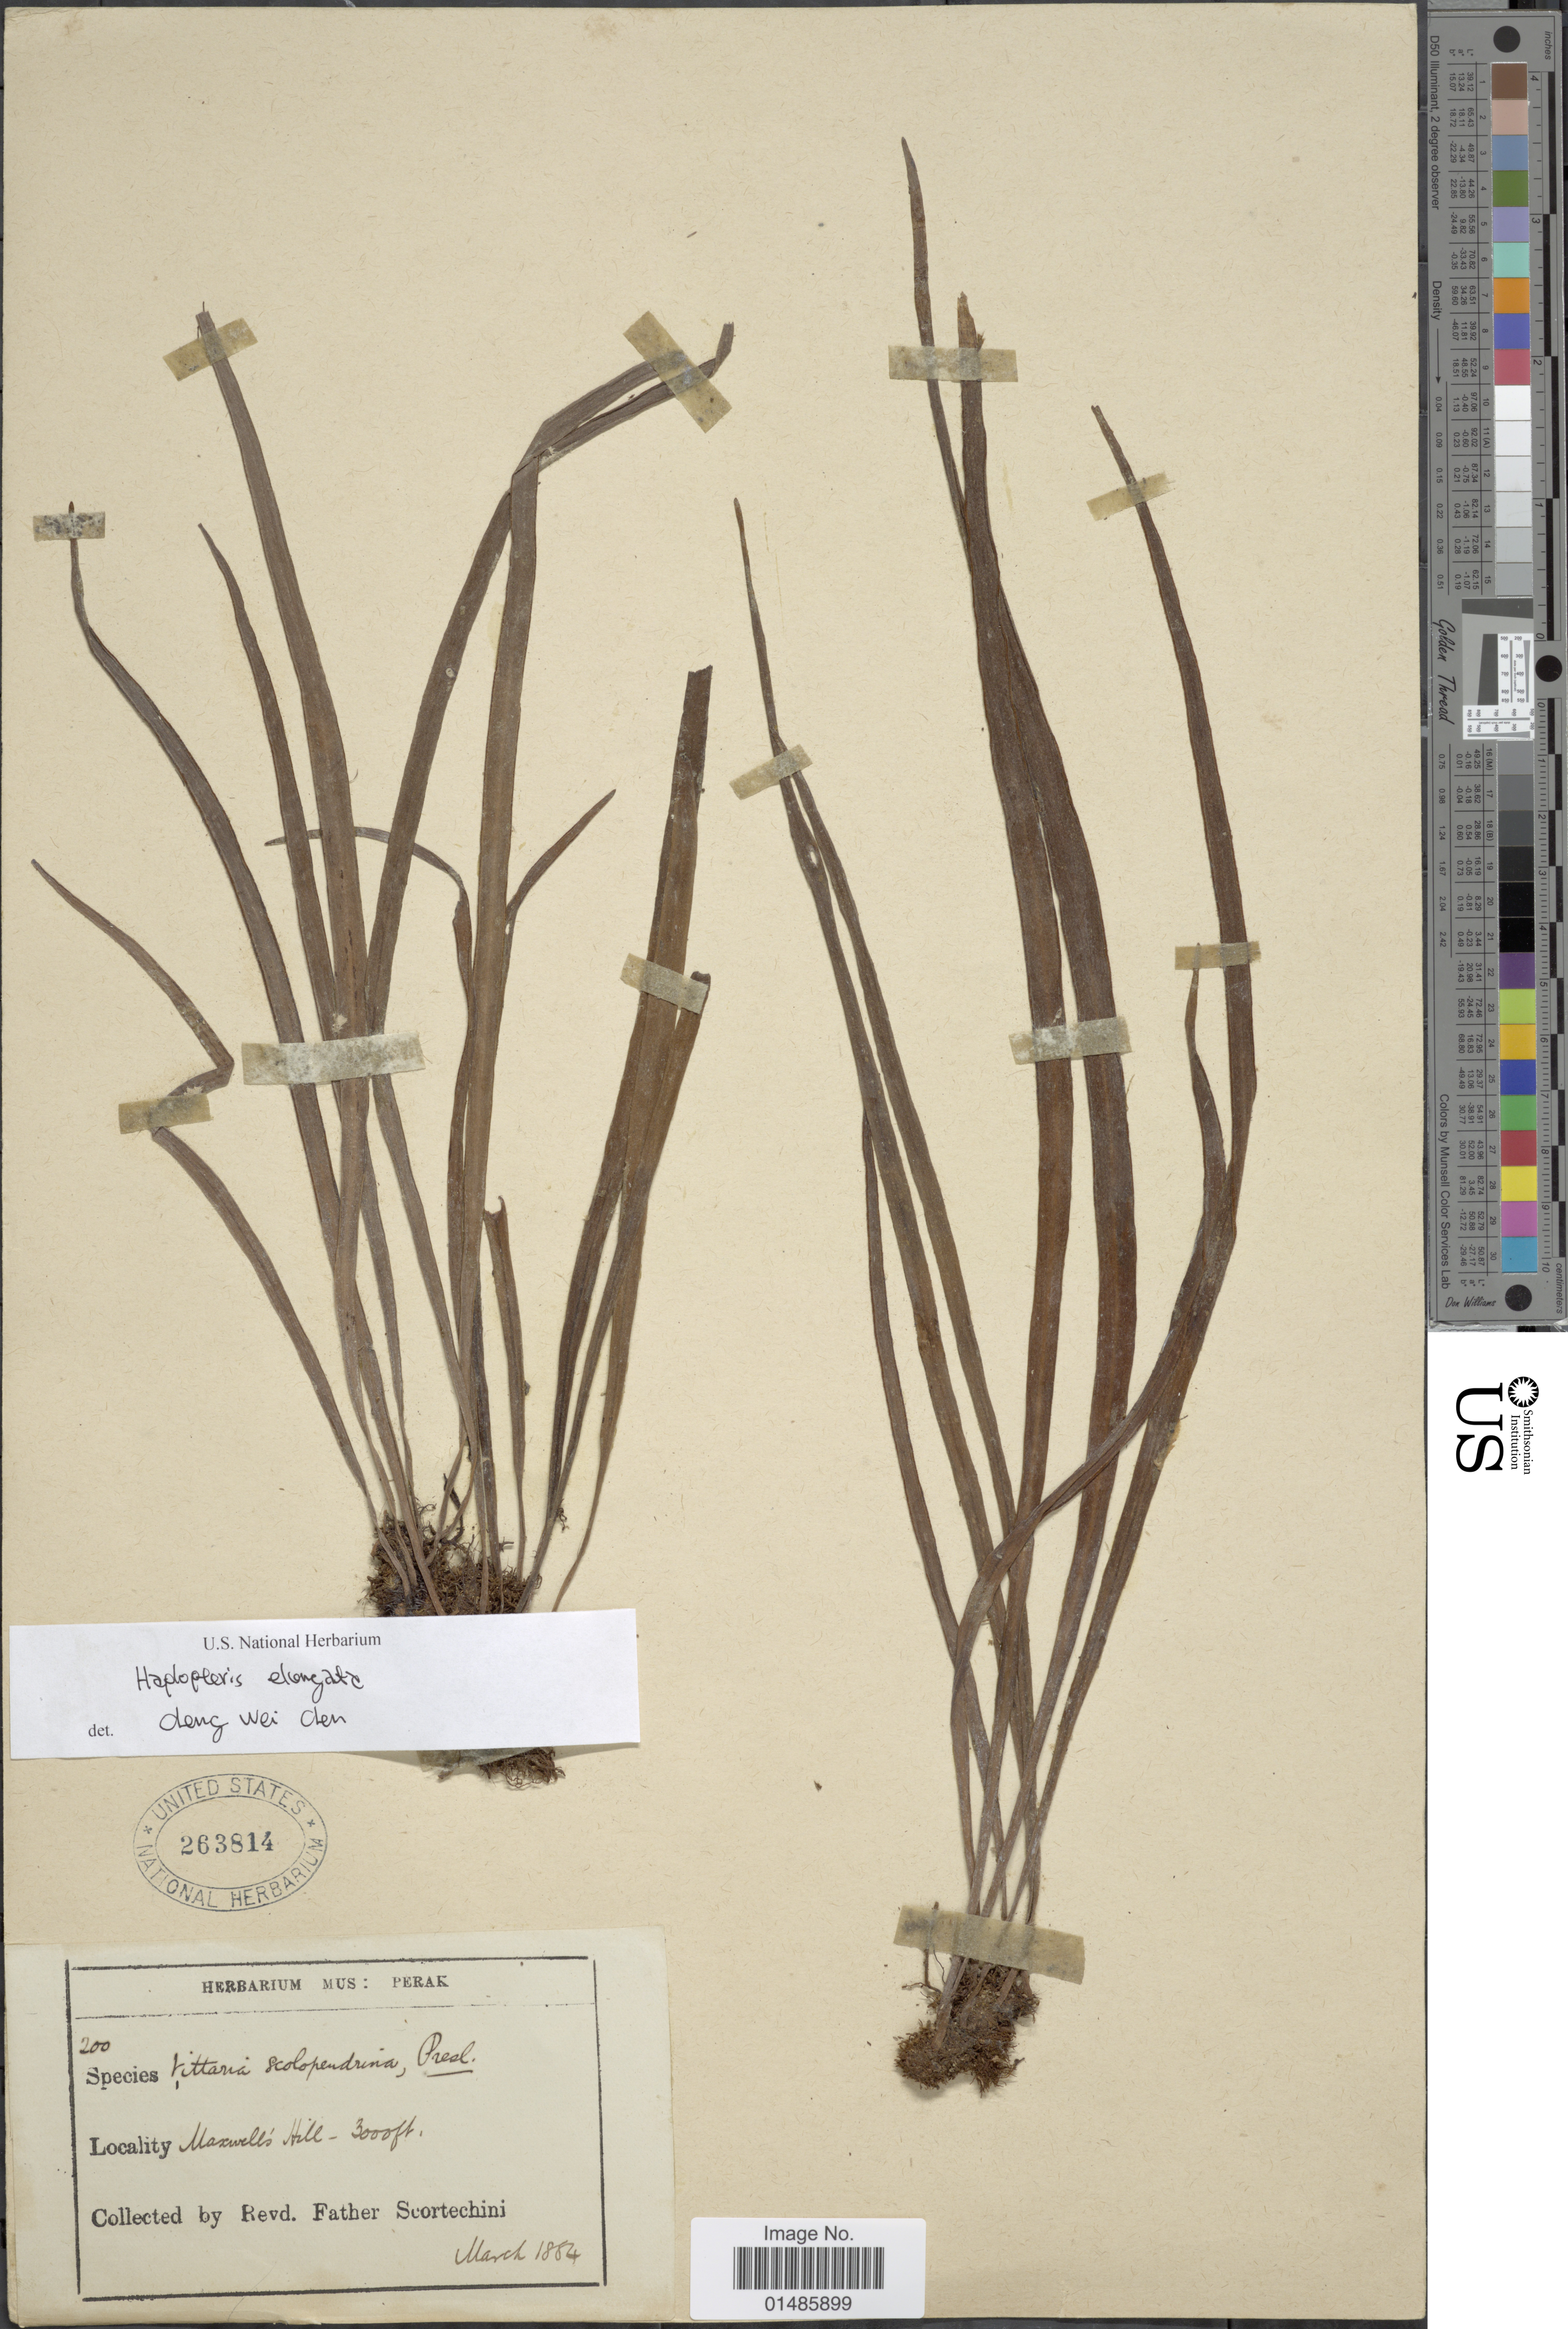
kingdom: Plantae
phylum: Tracheophyta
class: Polypodiopsida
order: Polypodiales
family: Pteridaceae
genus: Haplopteris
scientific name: Haplopteris elongata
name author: (Sw.) Crane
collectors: Fr. Scortechini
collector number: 200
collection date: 1884-03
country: Malaysia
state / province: Perak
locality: Maxwell's Hill.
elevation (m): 914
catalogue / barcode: US 263814